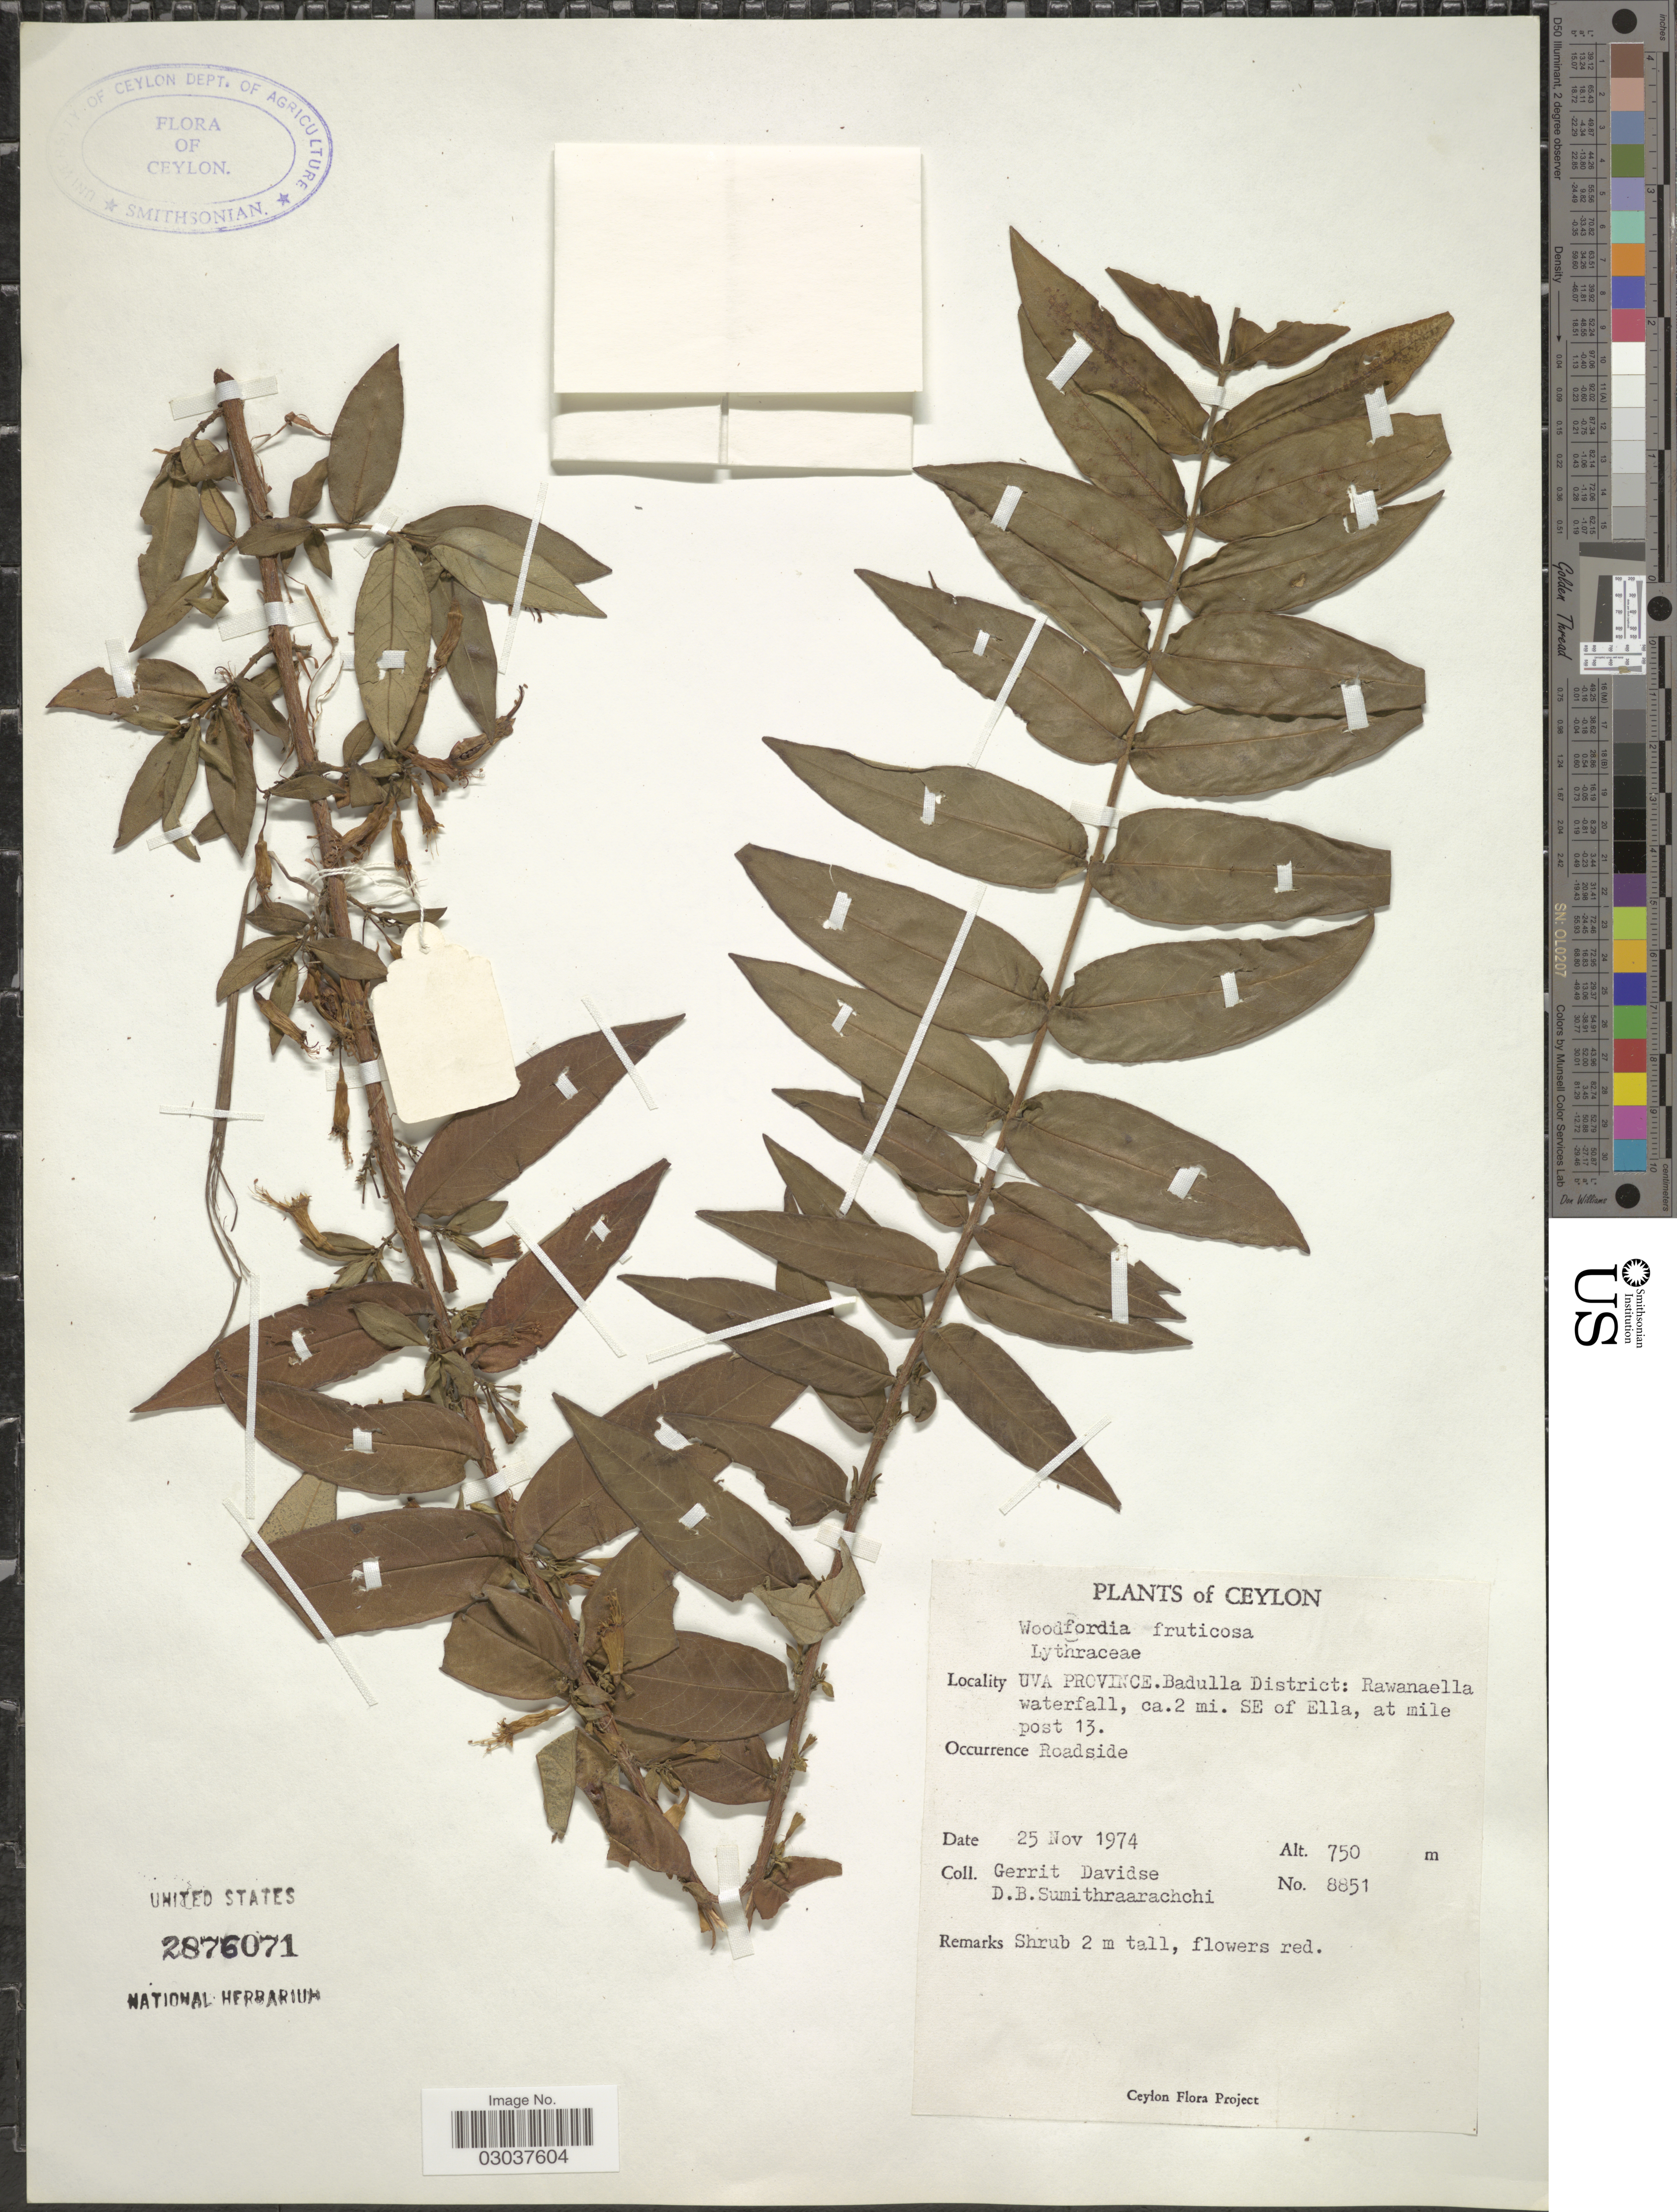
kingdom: Plantae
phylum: Tracheophyta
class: Magnoliopsida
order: Myrtales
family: Lythraceae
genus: Woodfordia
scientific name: Woodfordia fruticosa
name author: (L.) Kurz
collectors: G. Davidse & D. B. Sumithraarachchi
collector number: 8851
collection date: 1974-11-25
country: Sri Lanka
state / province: Uva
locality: Ceylon. Uva Province. Badulla District: Rawanaella waterfall, ca. 2 mi. SE of Ella, at mile post 13. Roadside.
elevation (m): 750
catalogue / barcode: US 2876071